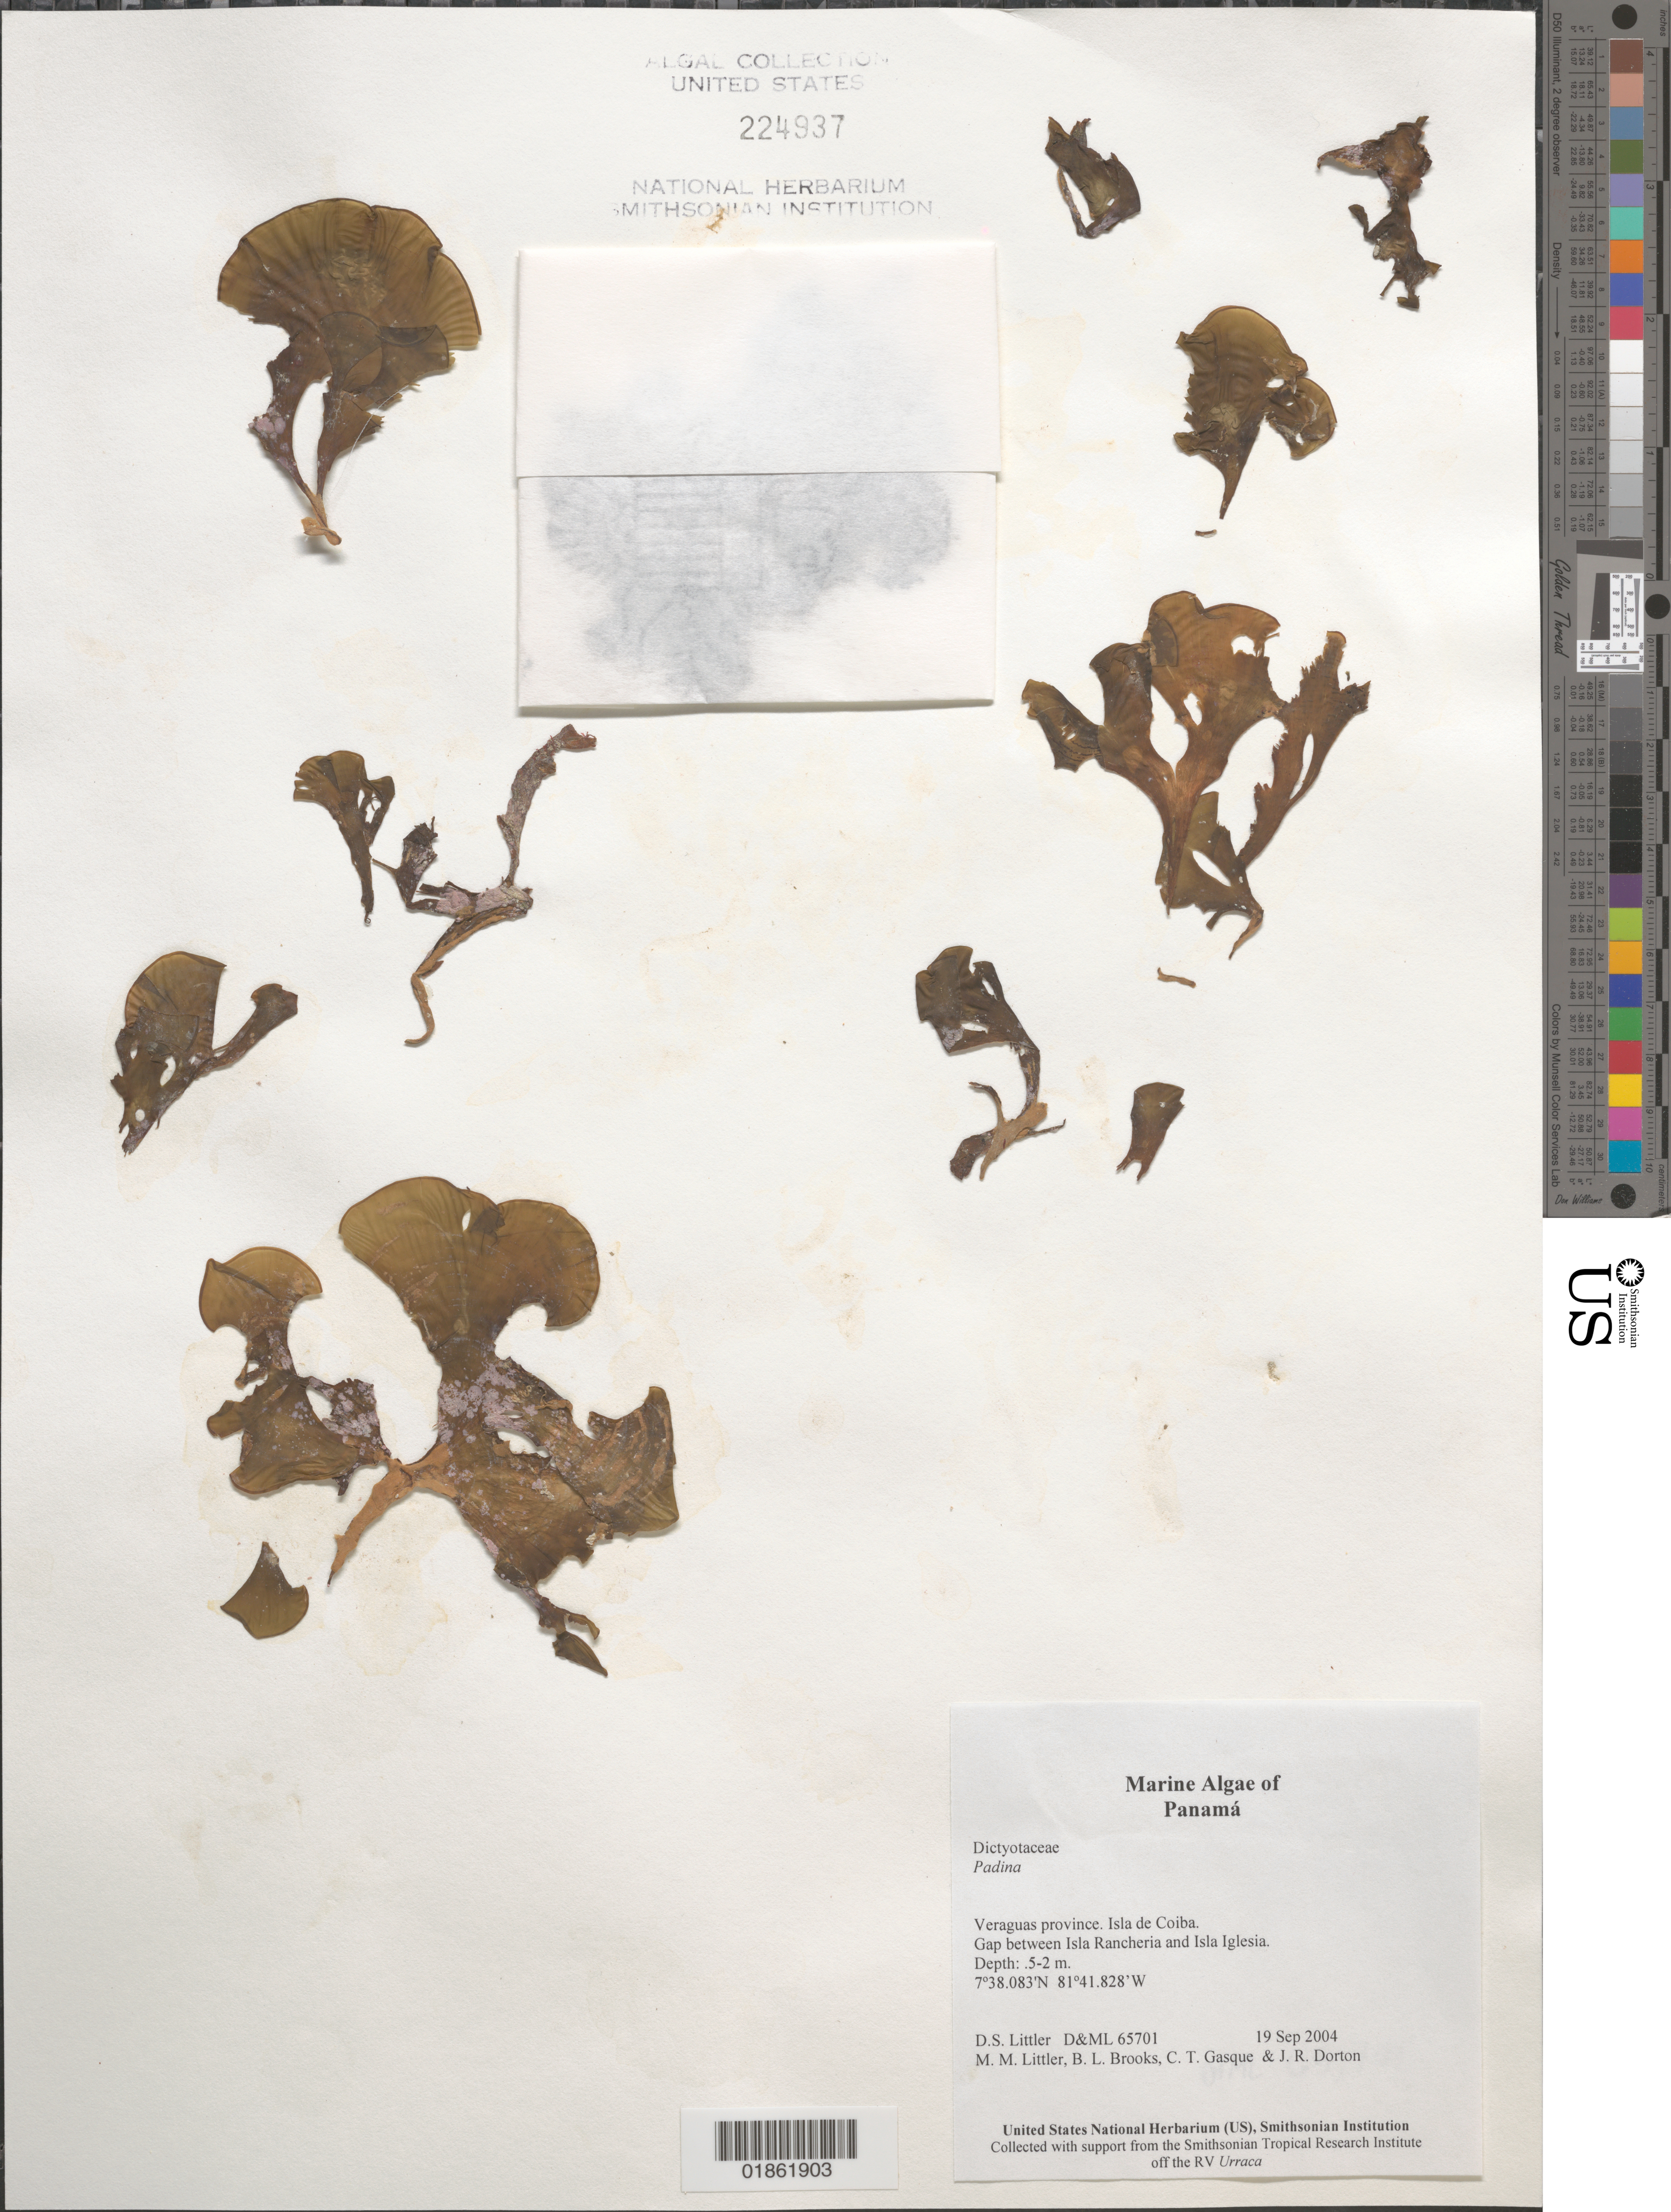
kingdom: Chromista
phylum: Ochrophyta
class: Phaeophyceae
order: Dictyotales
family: Dictyotaceae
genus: Padina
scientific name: Padina sp.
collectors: D. S. Littler, M. M. Littler, J. Dorton & C. Gasque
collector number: D&ML 65701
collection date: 2004-09-19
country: Panama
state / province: Veraguas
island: Coiba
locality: Isla de Coiba. E of Isla Rancheria in gap to Isla Iglesia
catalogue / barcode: US 224937